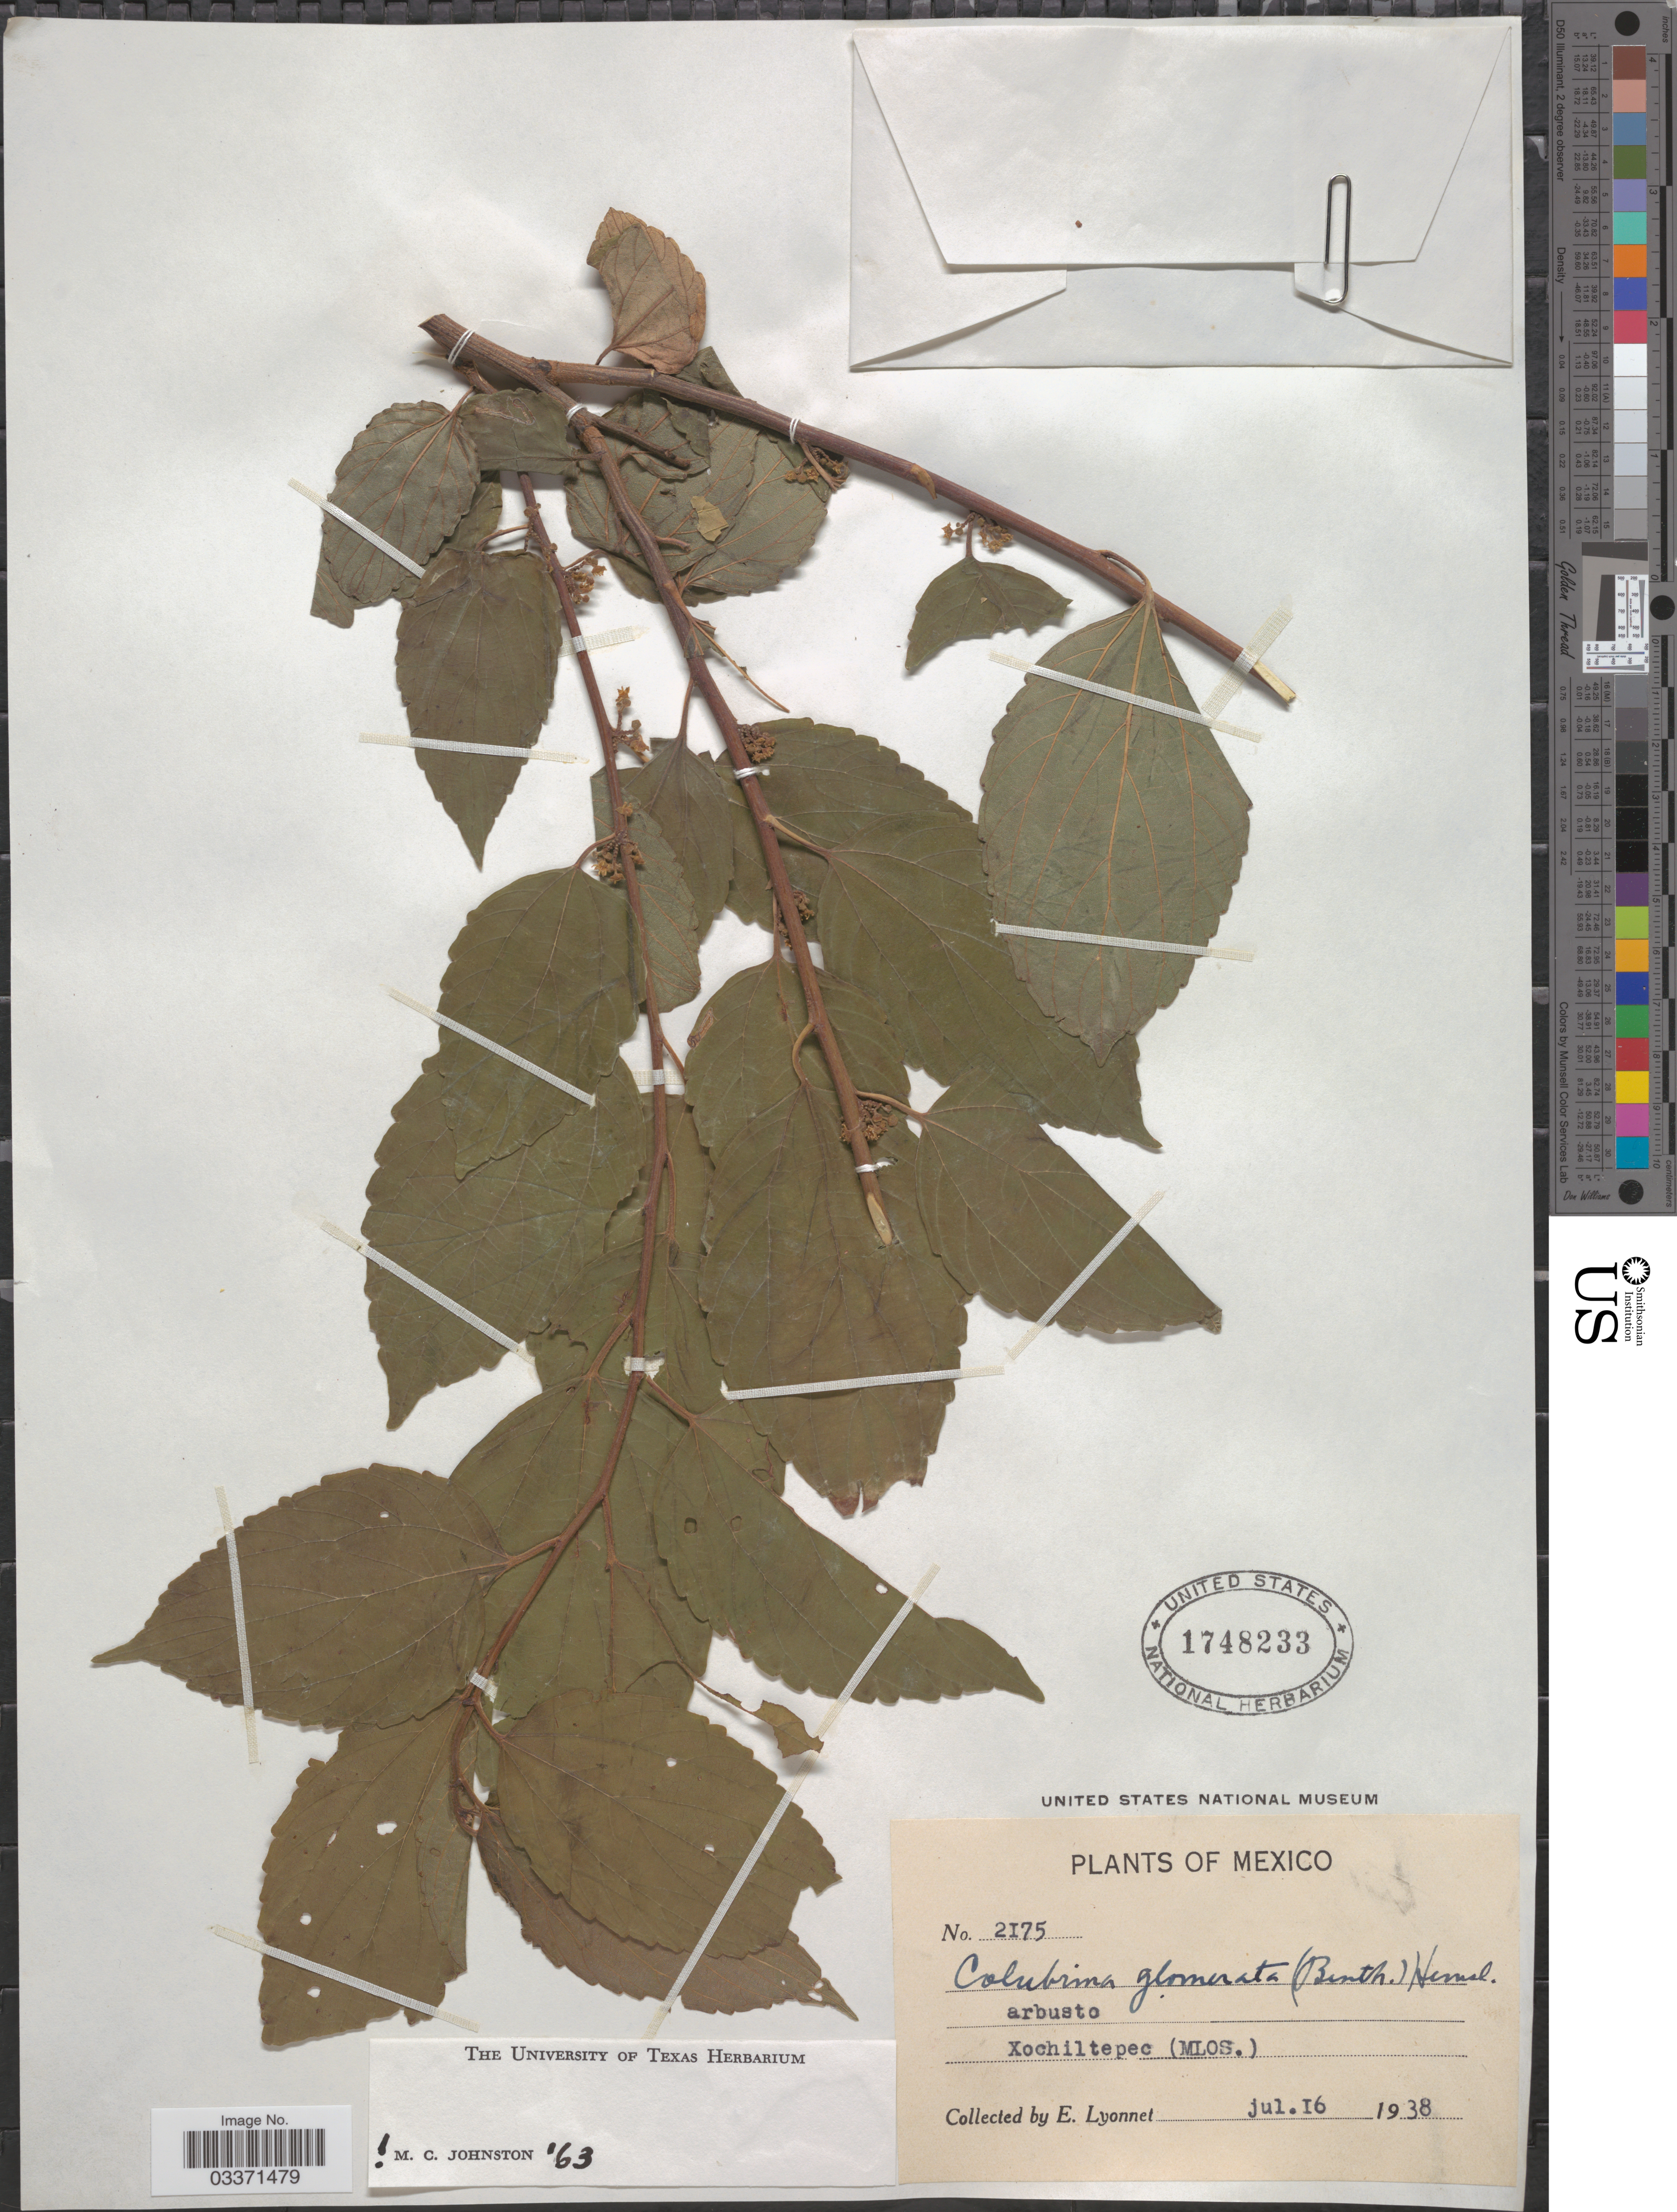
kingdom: Plantae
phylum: Tracheophyta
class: Magnoliopsida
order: Rosales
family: Rhamnaceae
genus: Colubrina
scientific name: Colubrina glabra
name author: S. Watson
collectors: E. Lyonnet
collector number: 2175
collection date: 1938-07-16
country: Mexico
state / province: Morelos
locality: Xochiltepec.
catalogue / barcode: US 1748233